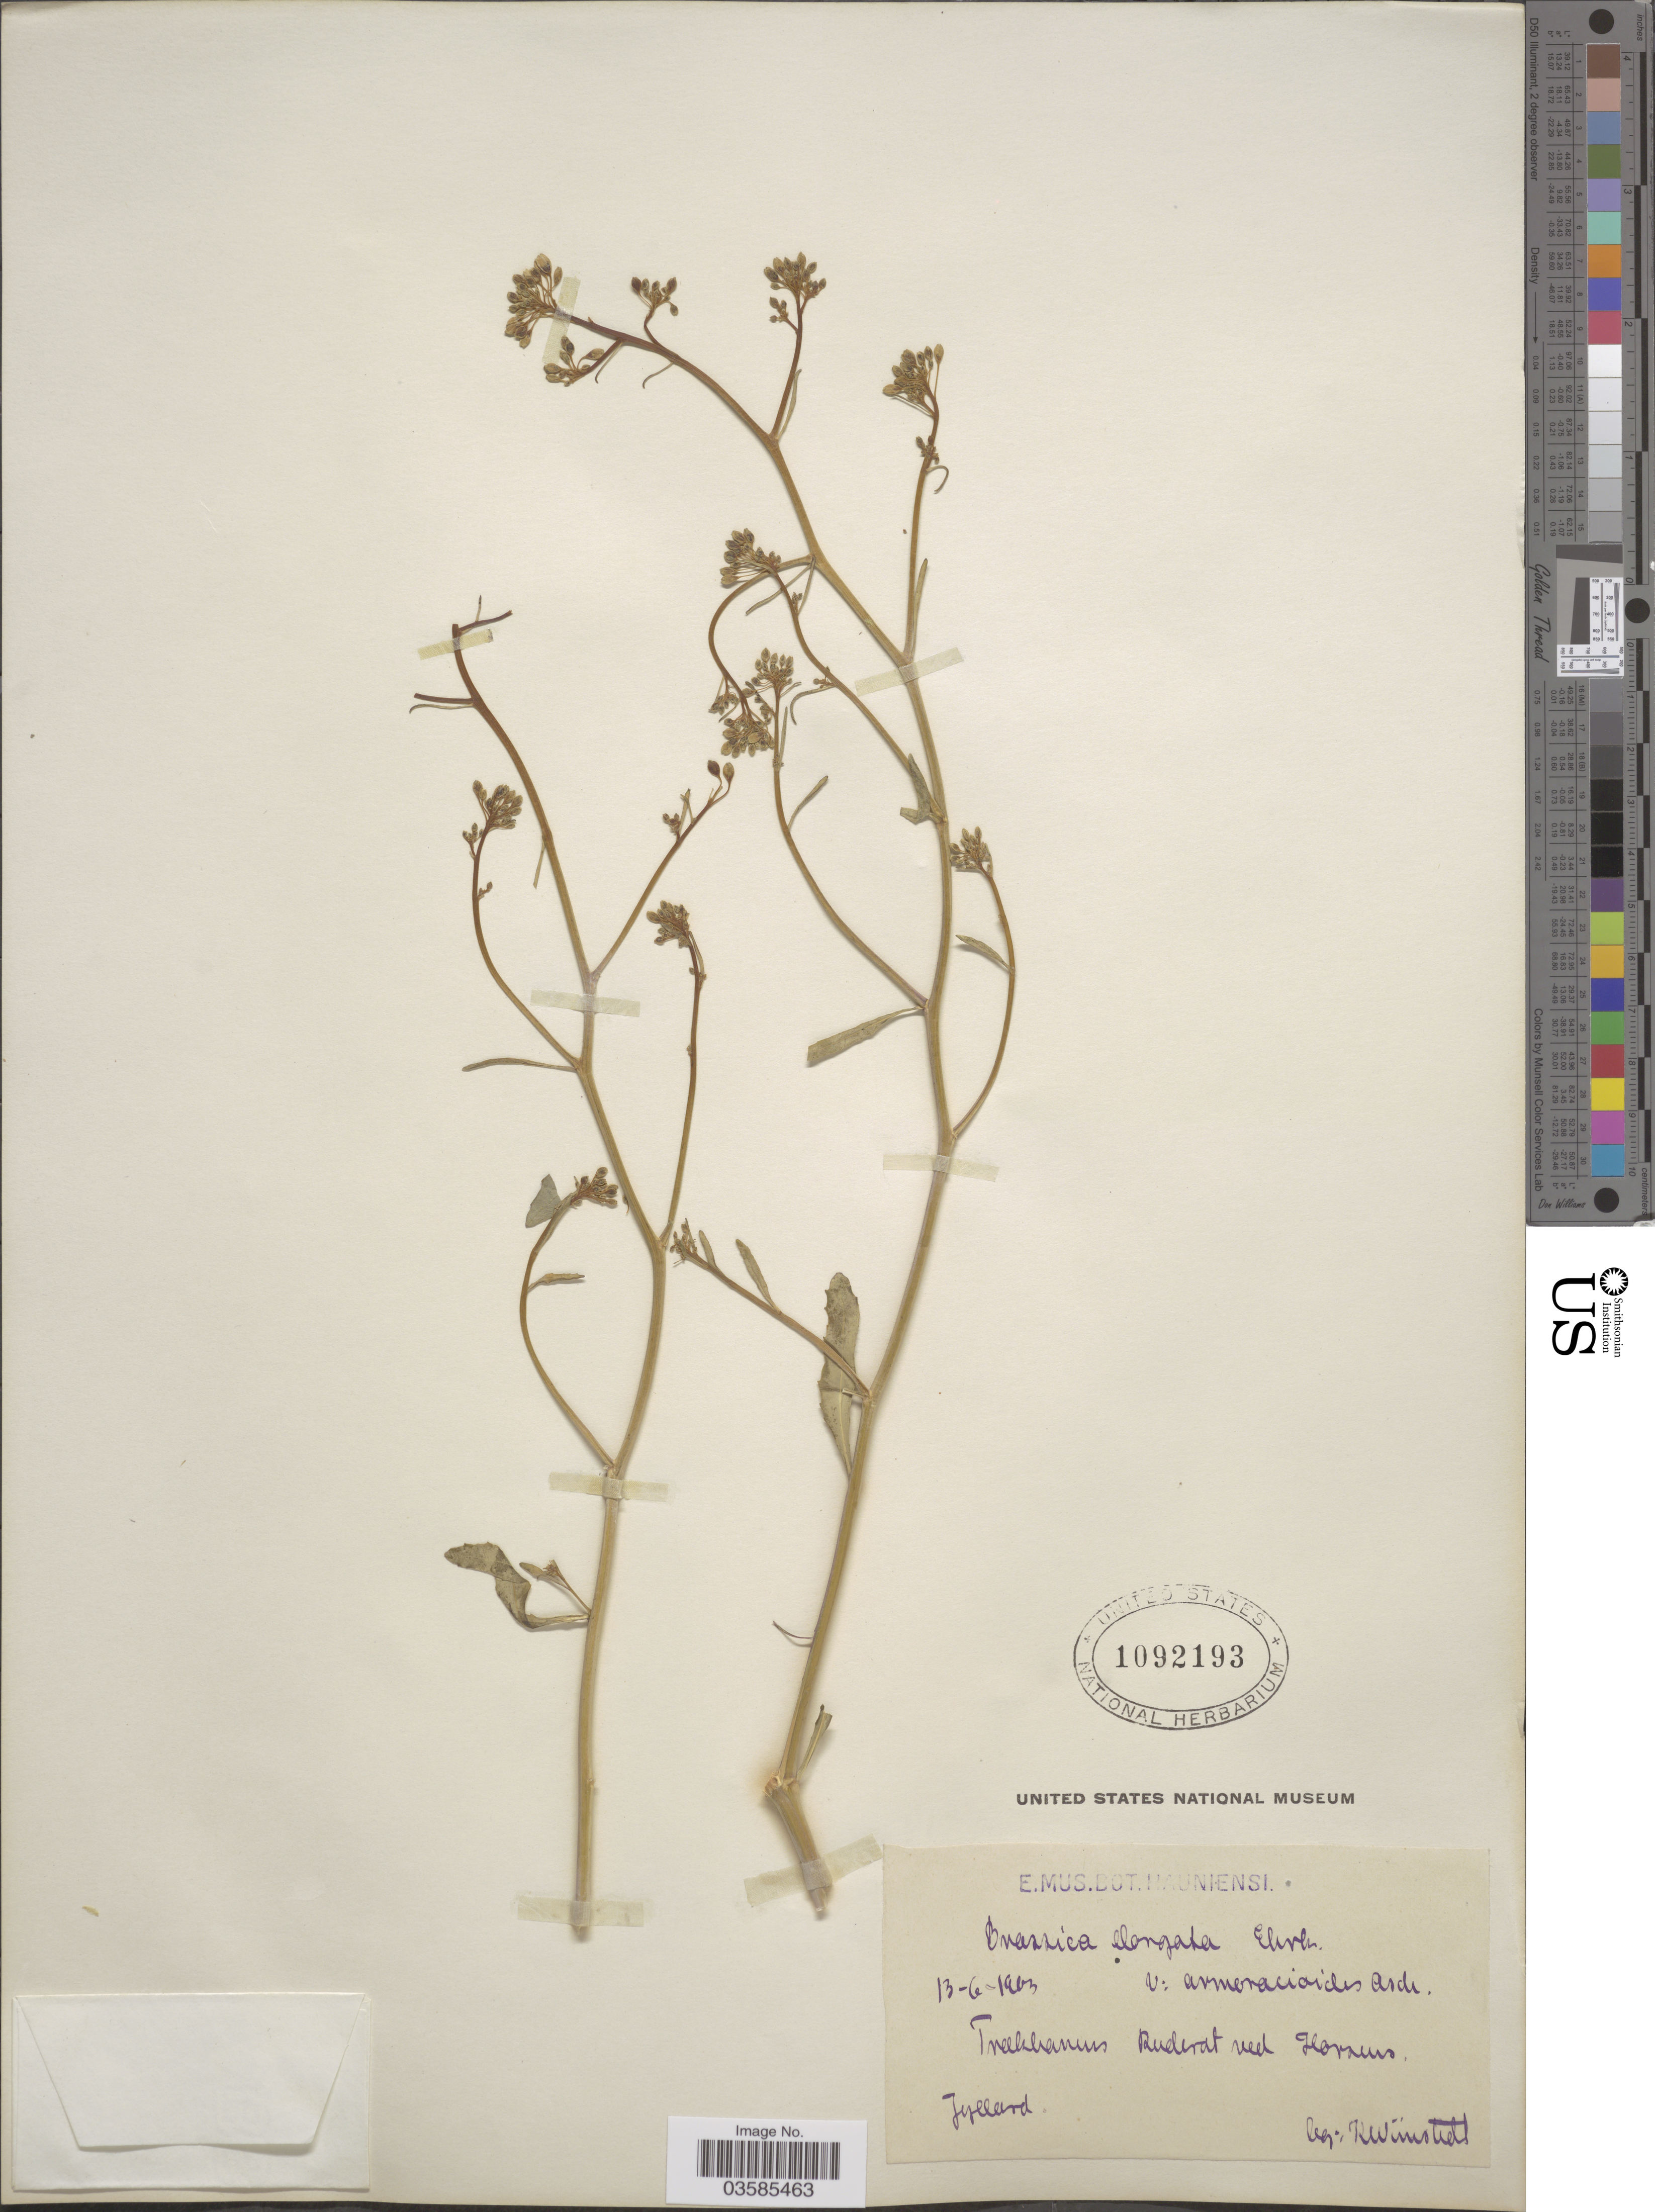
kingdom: Plantae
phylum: Tracheophyta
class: Magnoliopsida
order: Brassicales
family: Brassicaceae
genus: Brassica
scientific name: Brassica elongata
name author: Ehrh.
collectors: K. Winstedt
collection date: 1903-06-13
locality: Trekhanus Ruderat ved Hornus Jylland. [interpreted]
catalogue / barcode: US 1092193